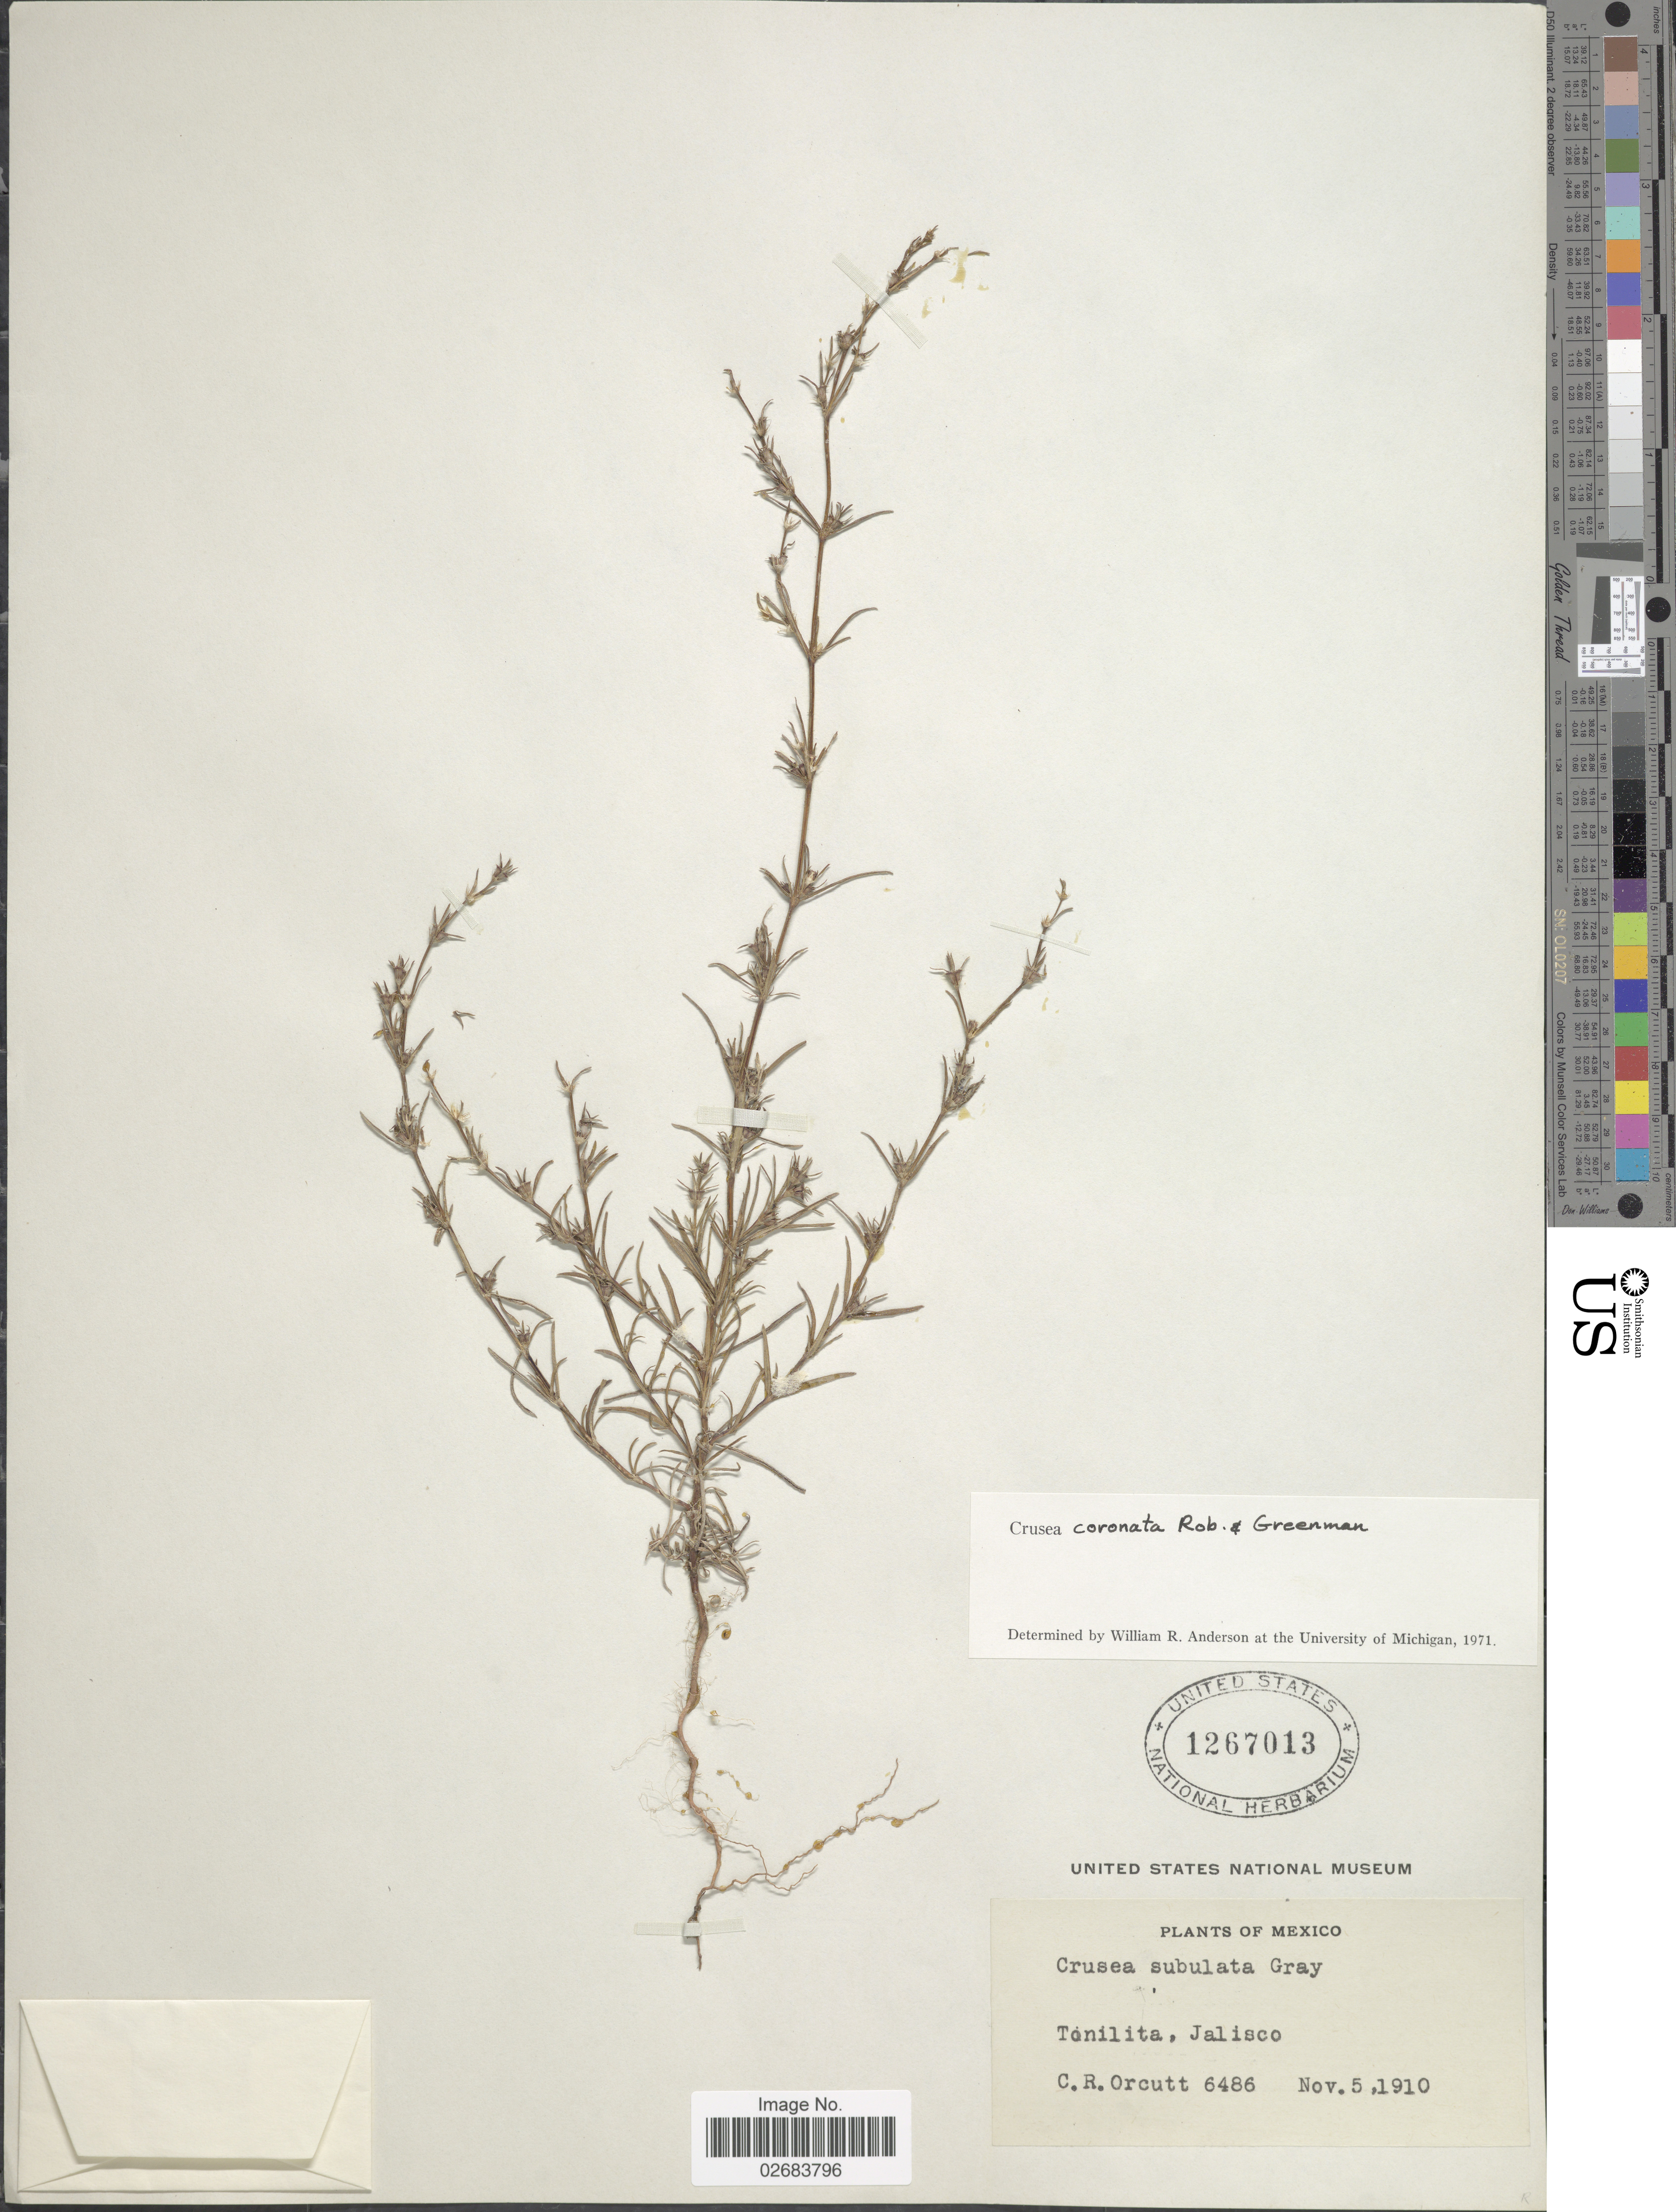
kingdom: Plantae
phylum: Tracheophyta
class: Magnoliopsida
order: Gentianales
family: Rubiaceae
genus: Crusea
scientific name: Crusea coronata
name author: B.L. Rob. & Greenm.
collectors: C. R. Orcutt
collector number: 6486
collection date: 1910-11-05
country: Mexico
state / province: Jalisco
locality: Tonilita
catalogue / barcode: US 1267013